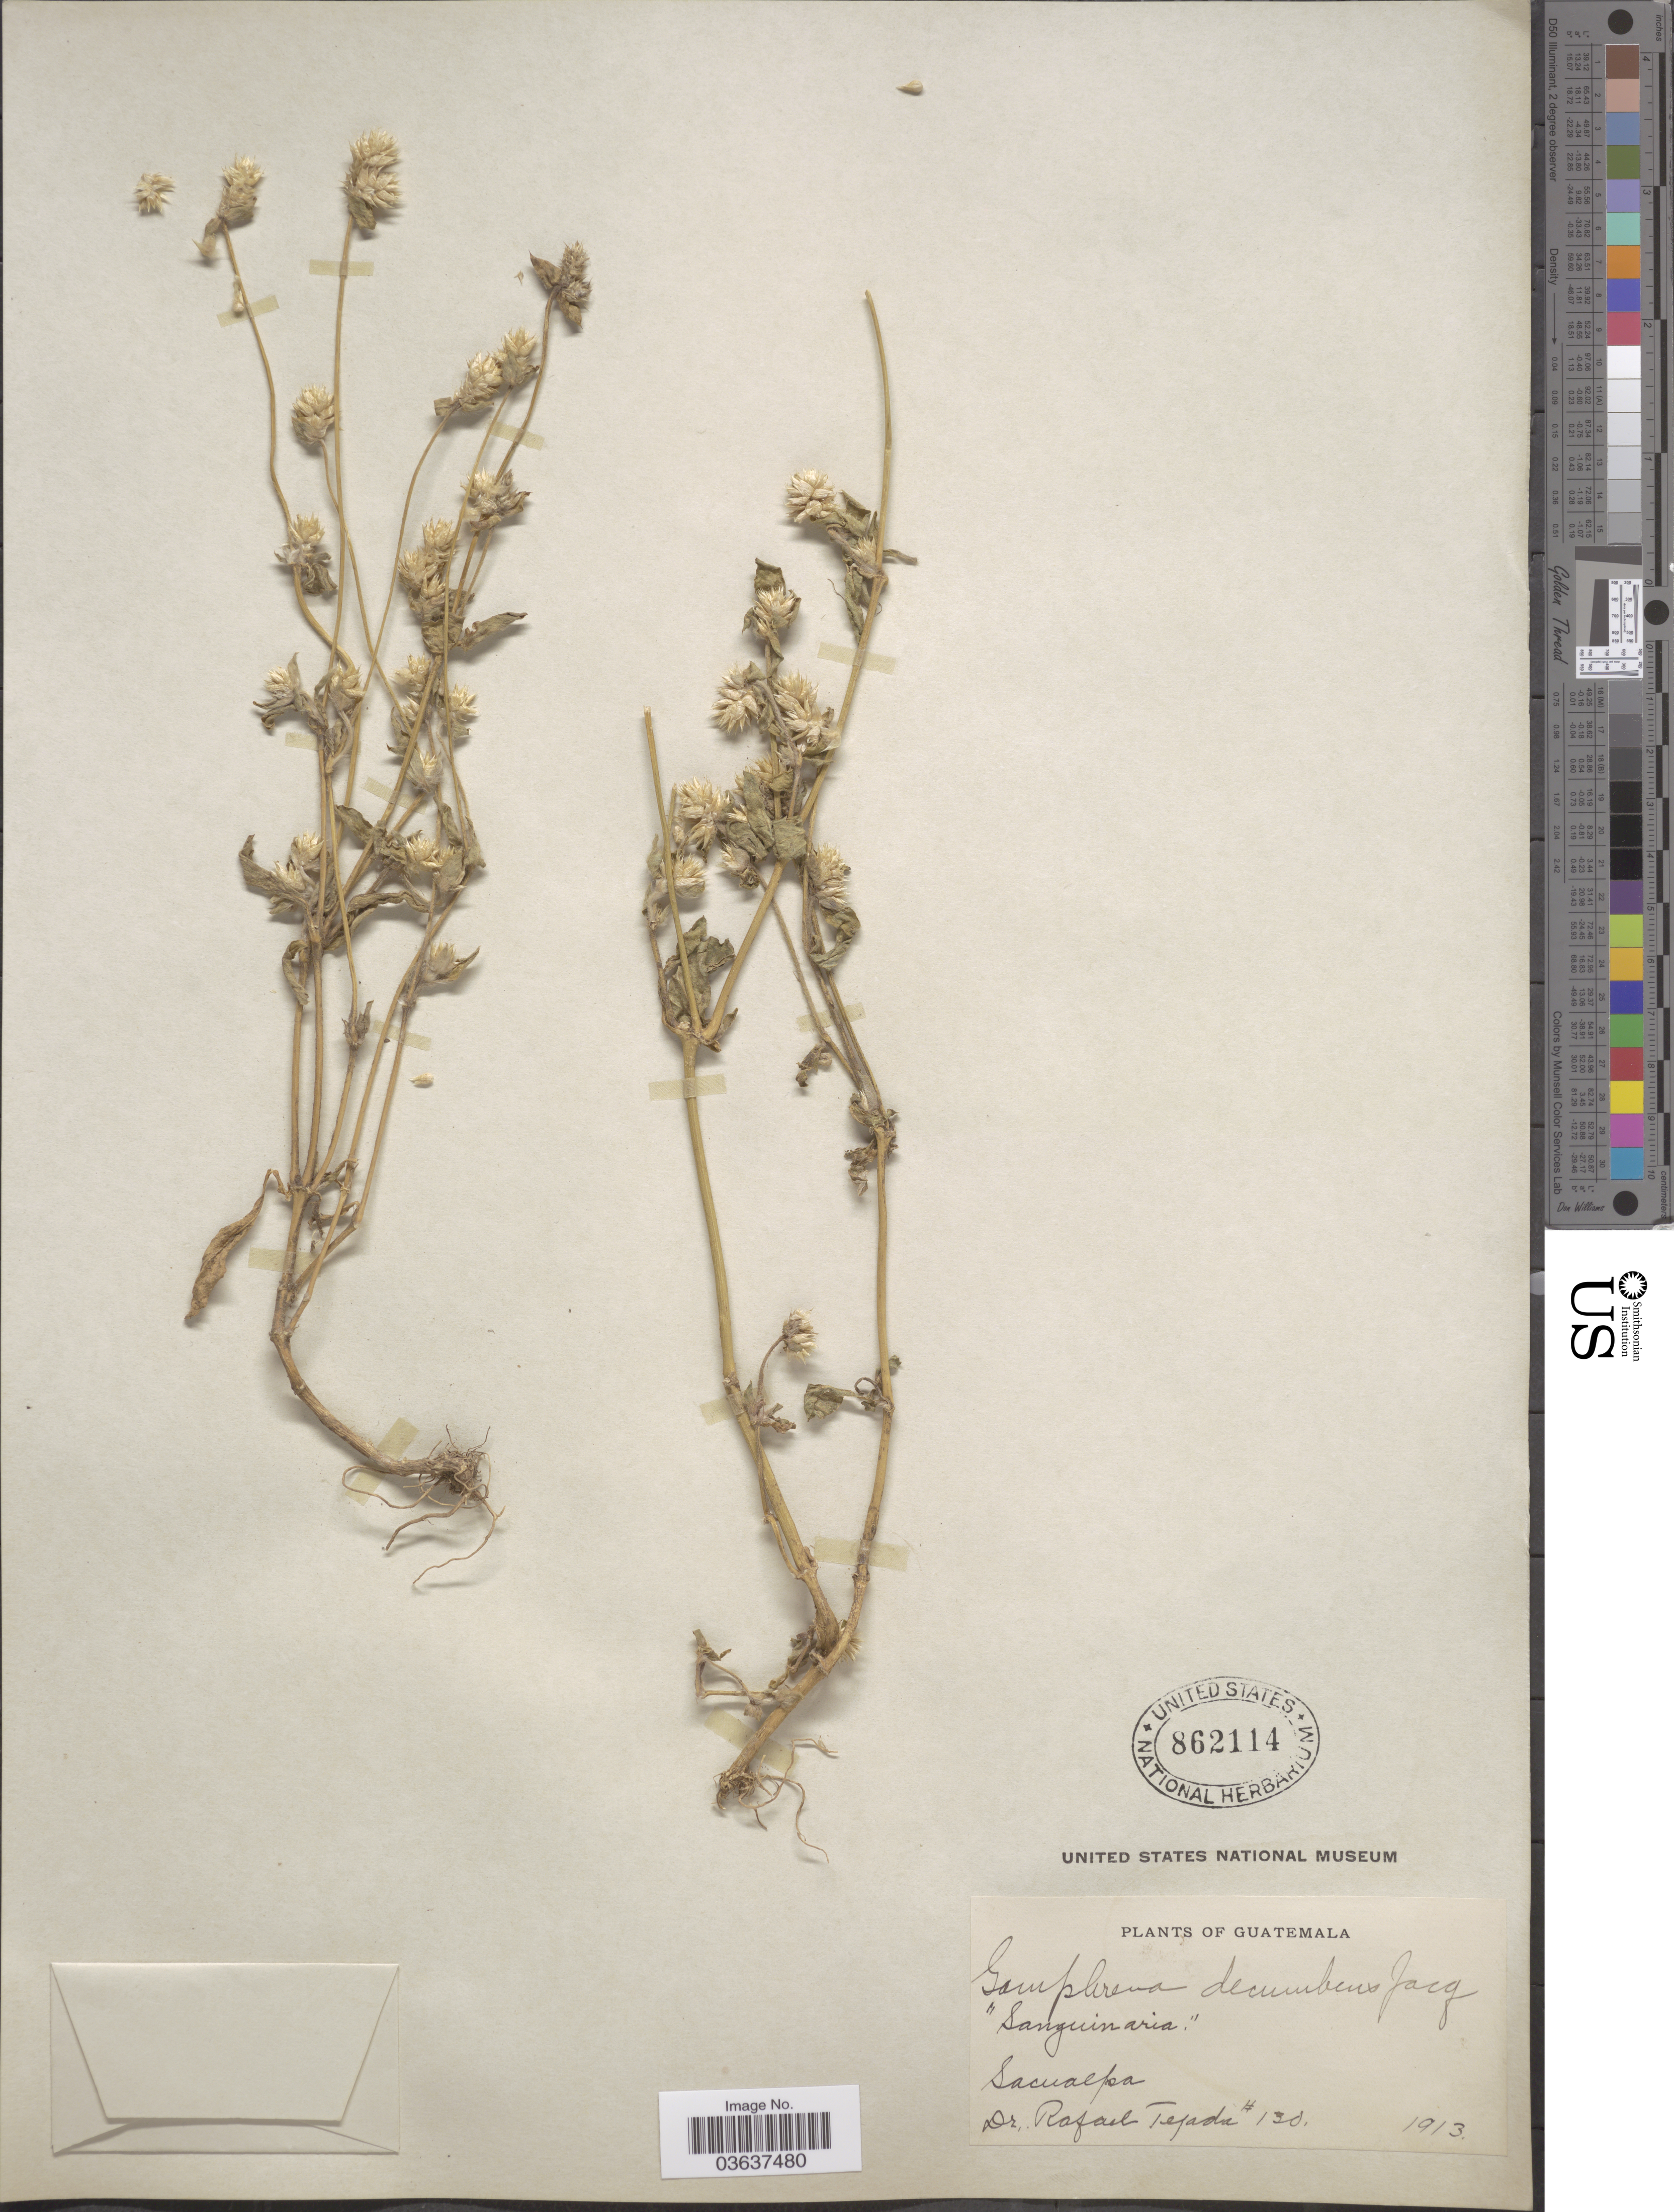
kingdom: Plantae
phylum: Tracheophyta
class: Magnoliopsida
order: Caryophyllales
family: Amaranthaceae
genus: Gomphrena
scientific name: Gomphrena decumbens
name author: Jacq.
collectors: R. Tejada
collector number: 130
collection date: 1913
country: Guatemala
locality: Sacualpa.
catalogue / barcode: US 862114